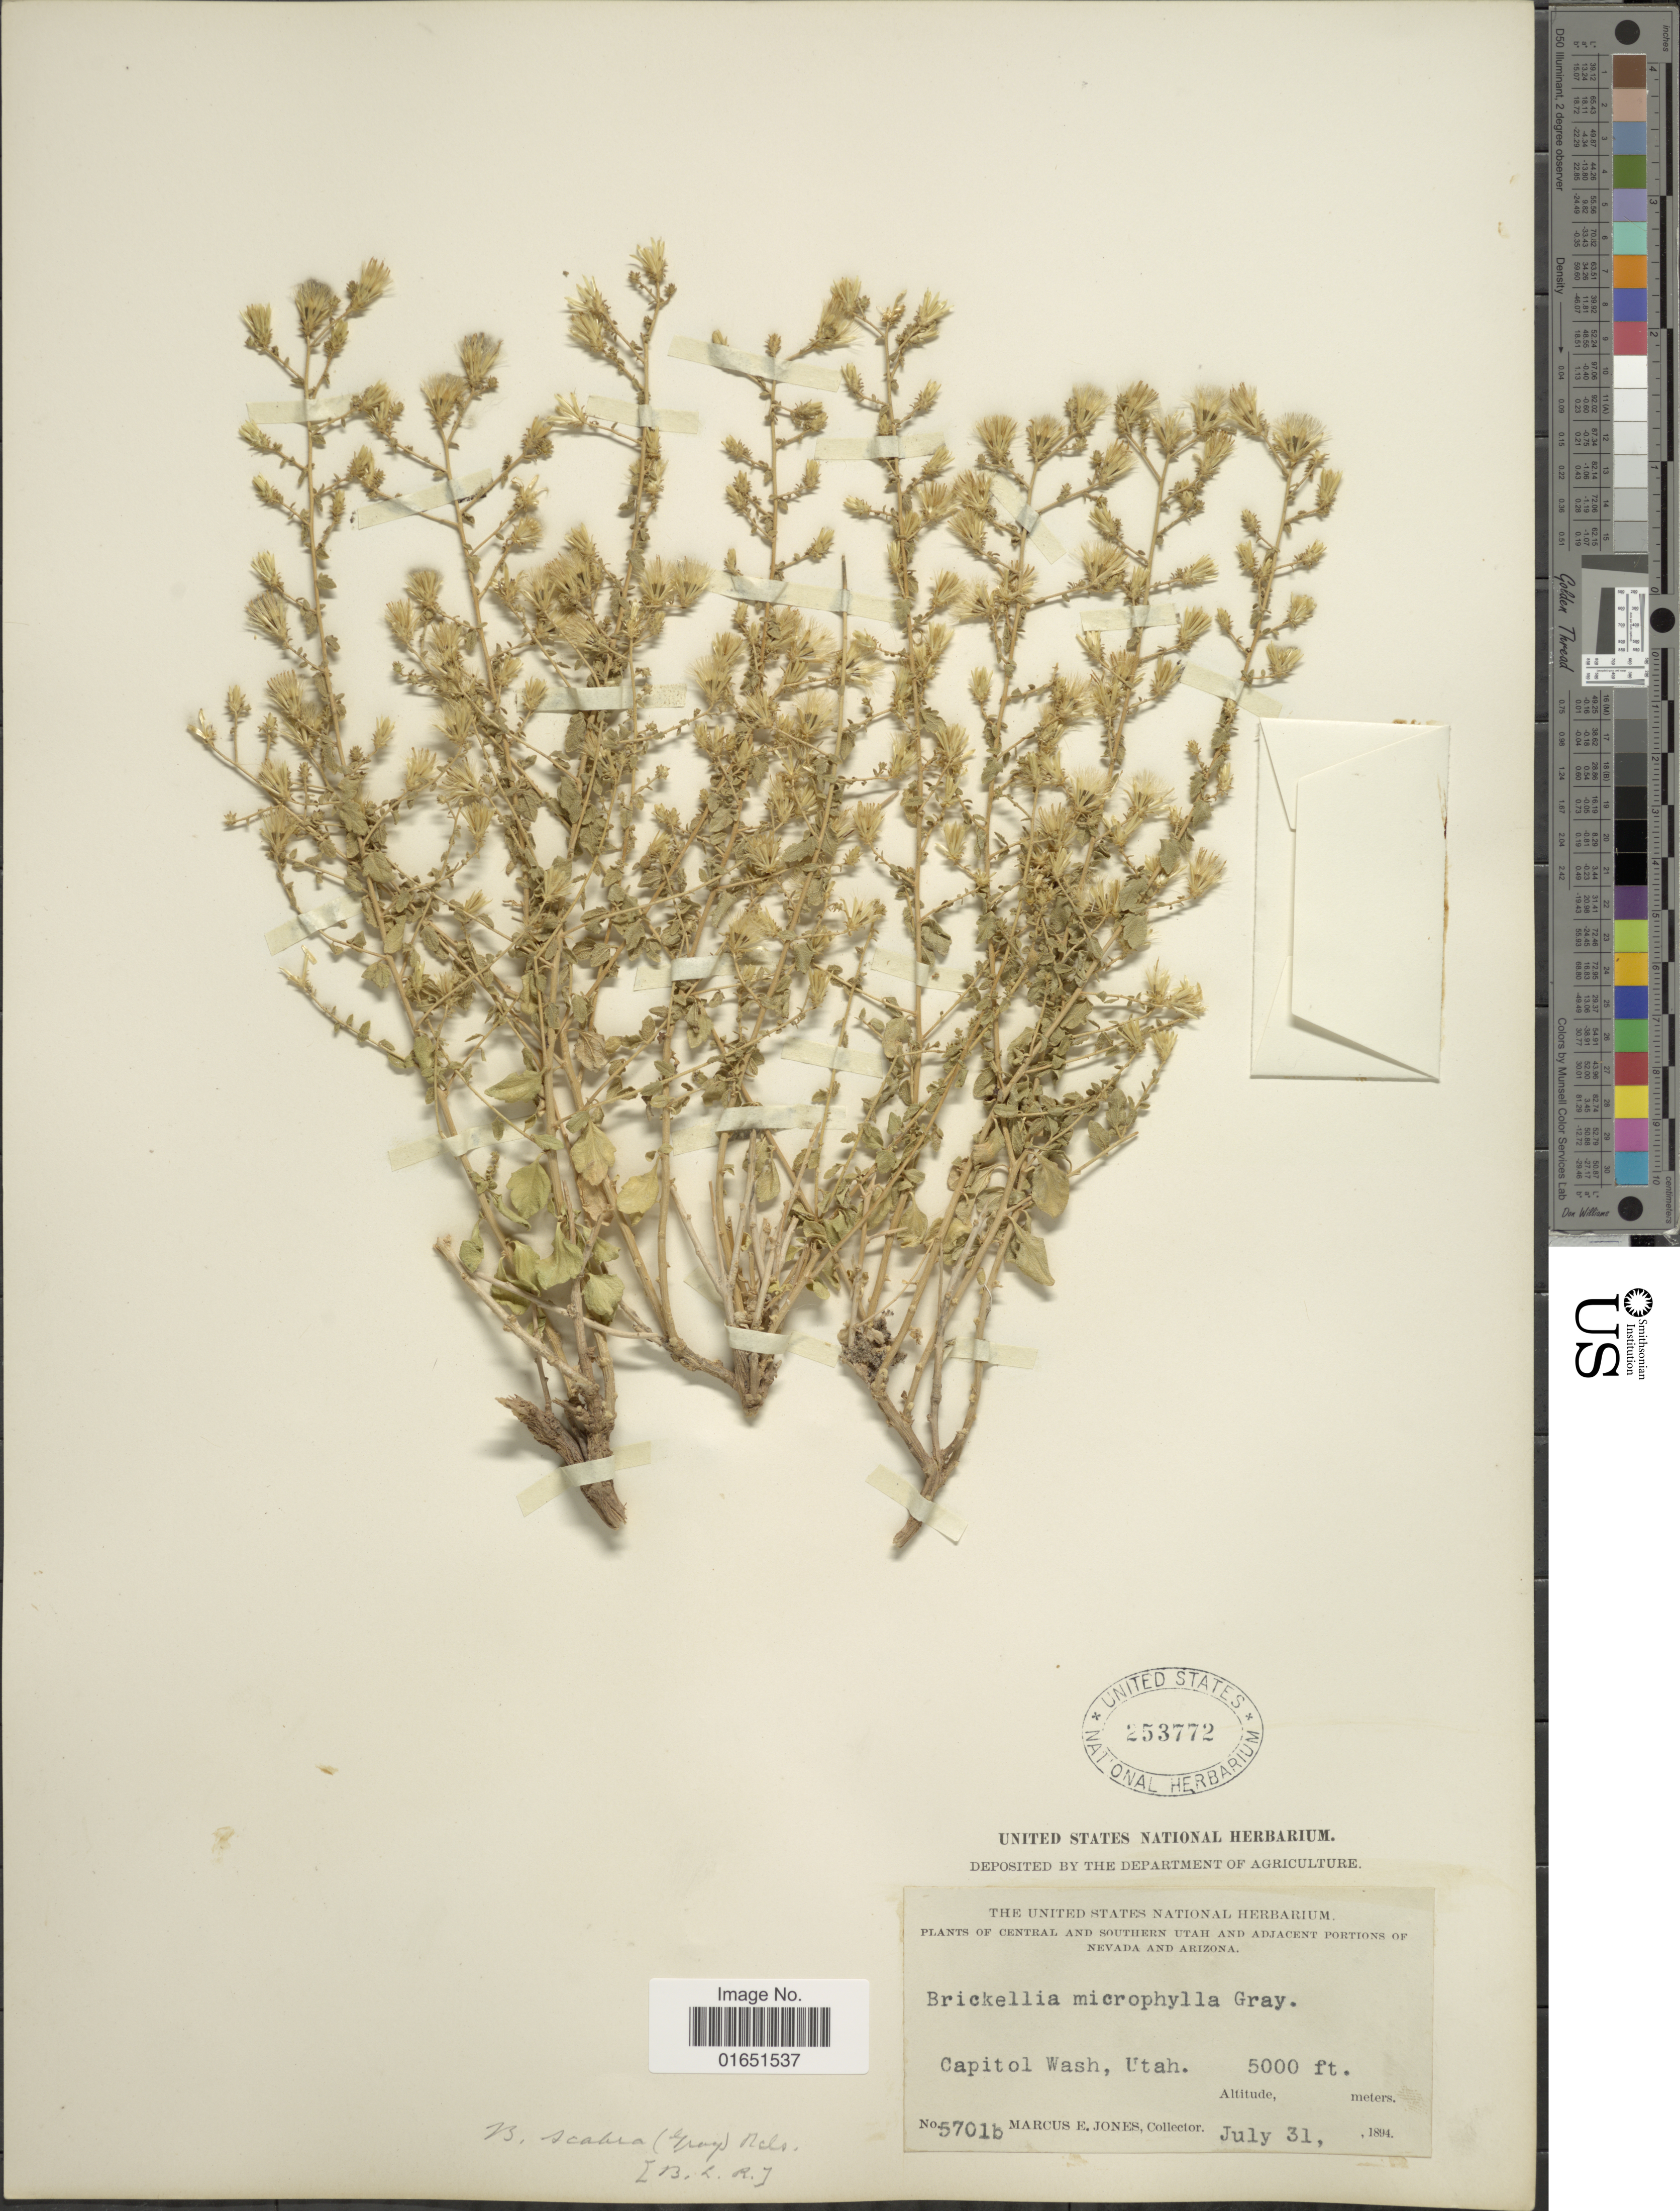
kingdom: Plantae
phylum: Tracheophyta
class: Magnoliopsida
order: Asterales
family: Asteraceae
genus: Brickellia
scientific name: Brickellia scabra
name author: (A. Gray) A. Nelson ex B.L. Rob.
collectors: M. E. Jones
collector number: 5701b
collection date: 1894-07-31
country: United States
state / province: Utah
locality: Central and Southern Utah and Adjacent portions of Nevada and Arizona, Capitol Wash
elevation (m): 1524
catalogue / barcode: US 253772